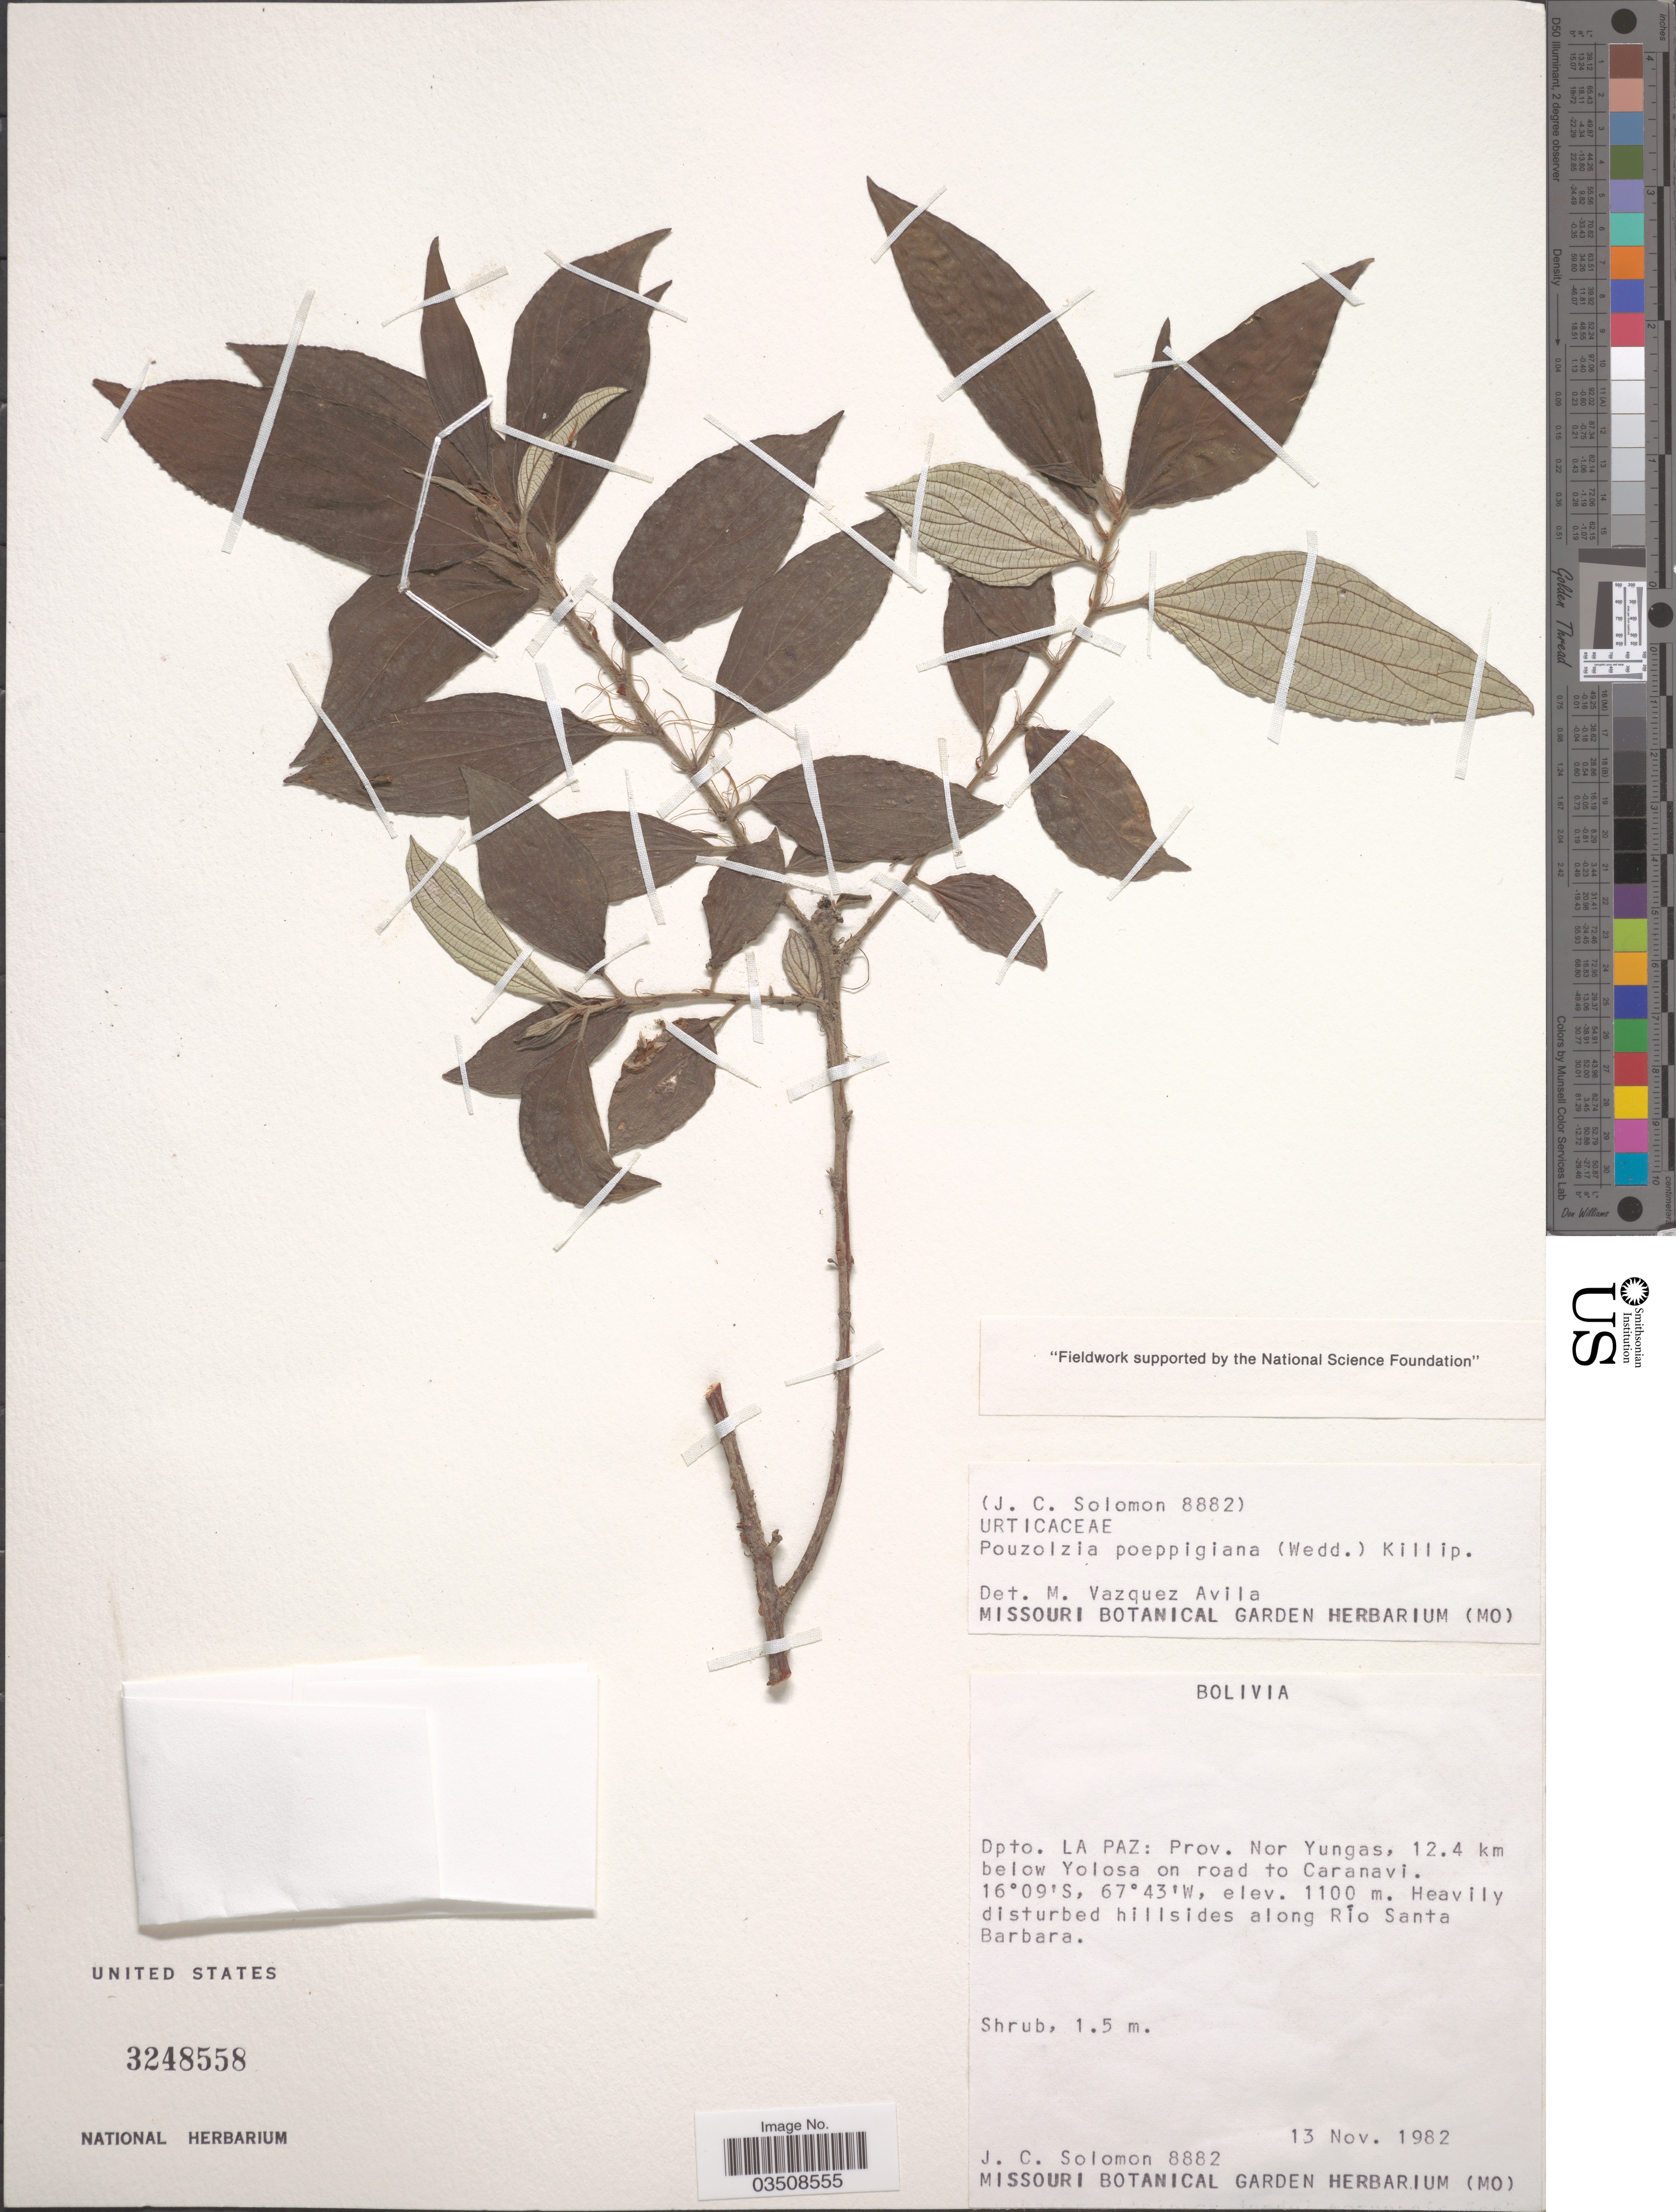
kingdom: Plantae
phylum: Tracheophyta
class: Magnoliopsida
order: Rosales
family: Urticaceae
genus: Pouzolzia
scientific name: Pouzolzia poeppigiana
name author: (Wedd.) Killip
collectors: J. C. Solomon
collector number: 8882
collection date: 1982-11-13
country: Bolivia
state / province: La Paz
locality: Dpto. La Paz: Prov. Nor Yungas, 12.4 km below Yolosa on road to Caranavi. Hillsides along Río Santa Barbara.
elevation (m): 1100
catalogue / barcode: US 3248558